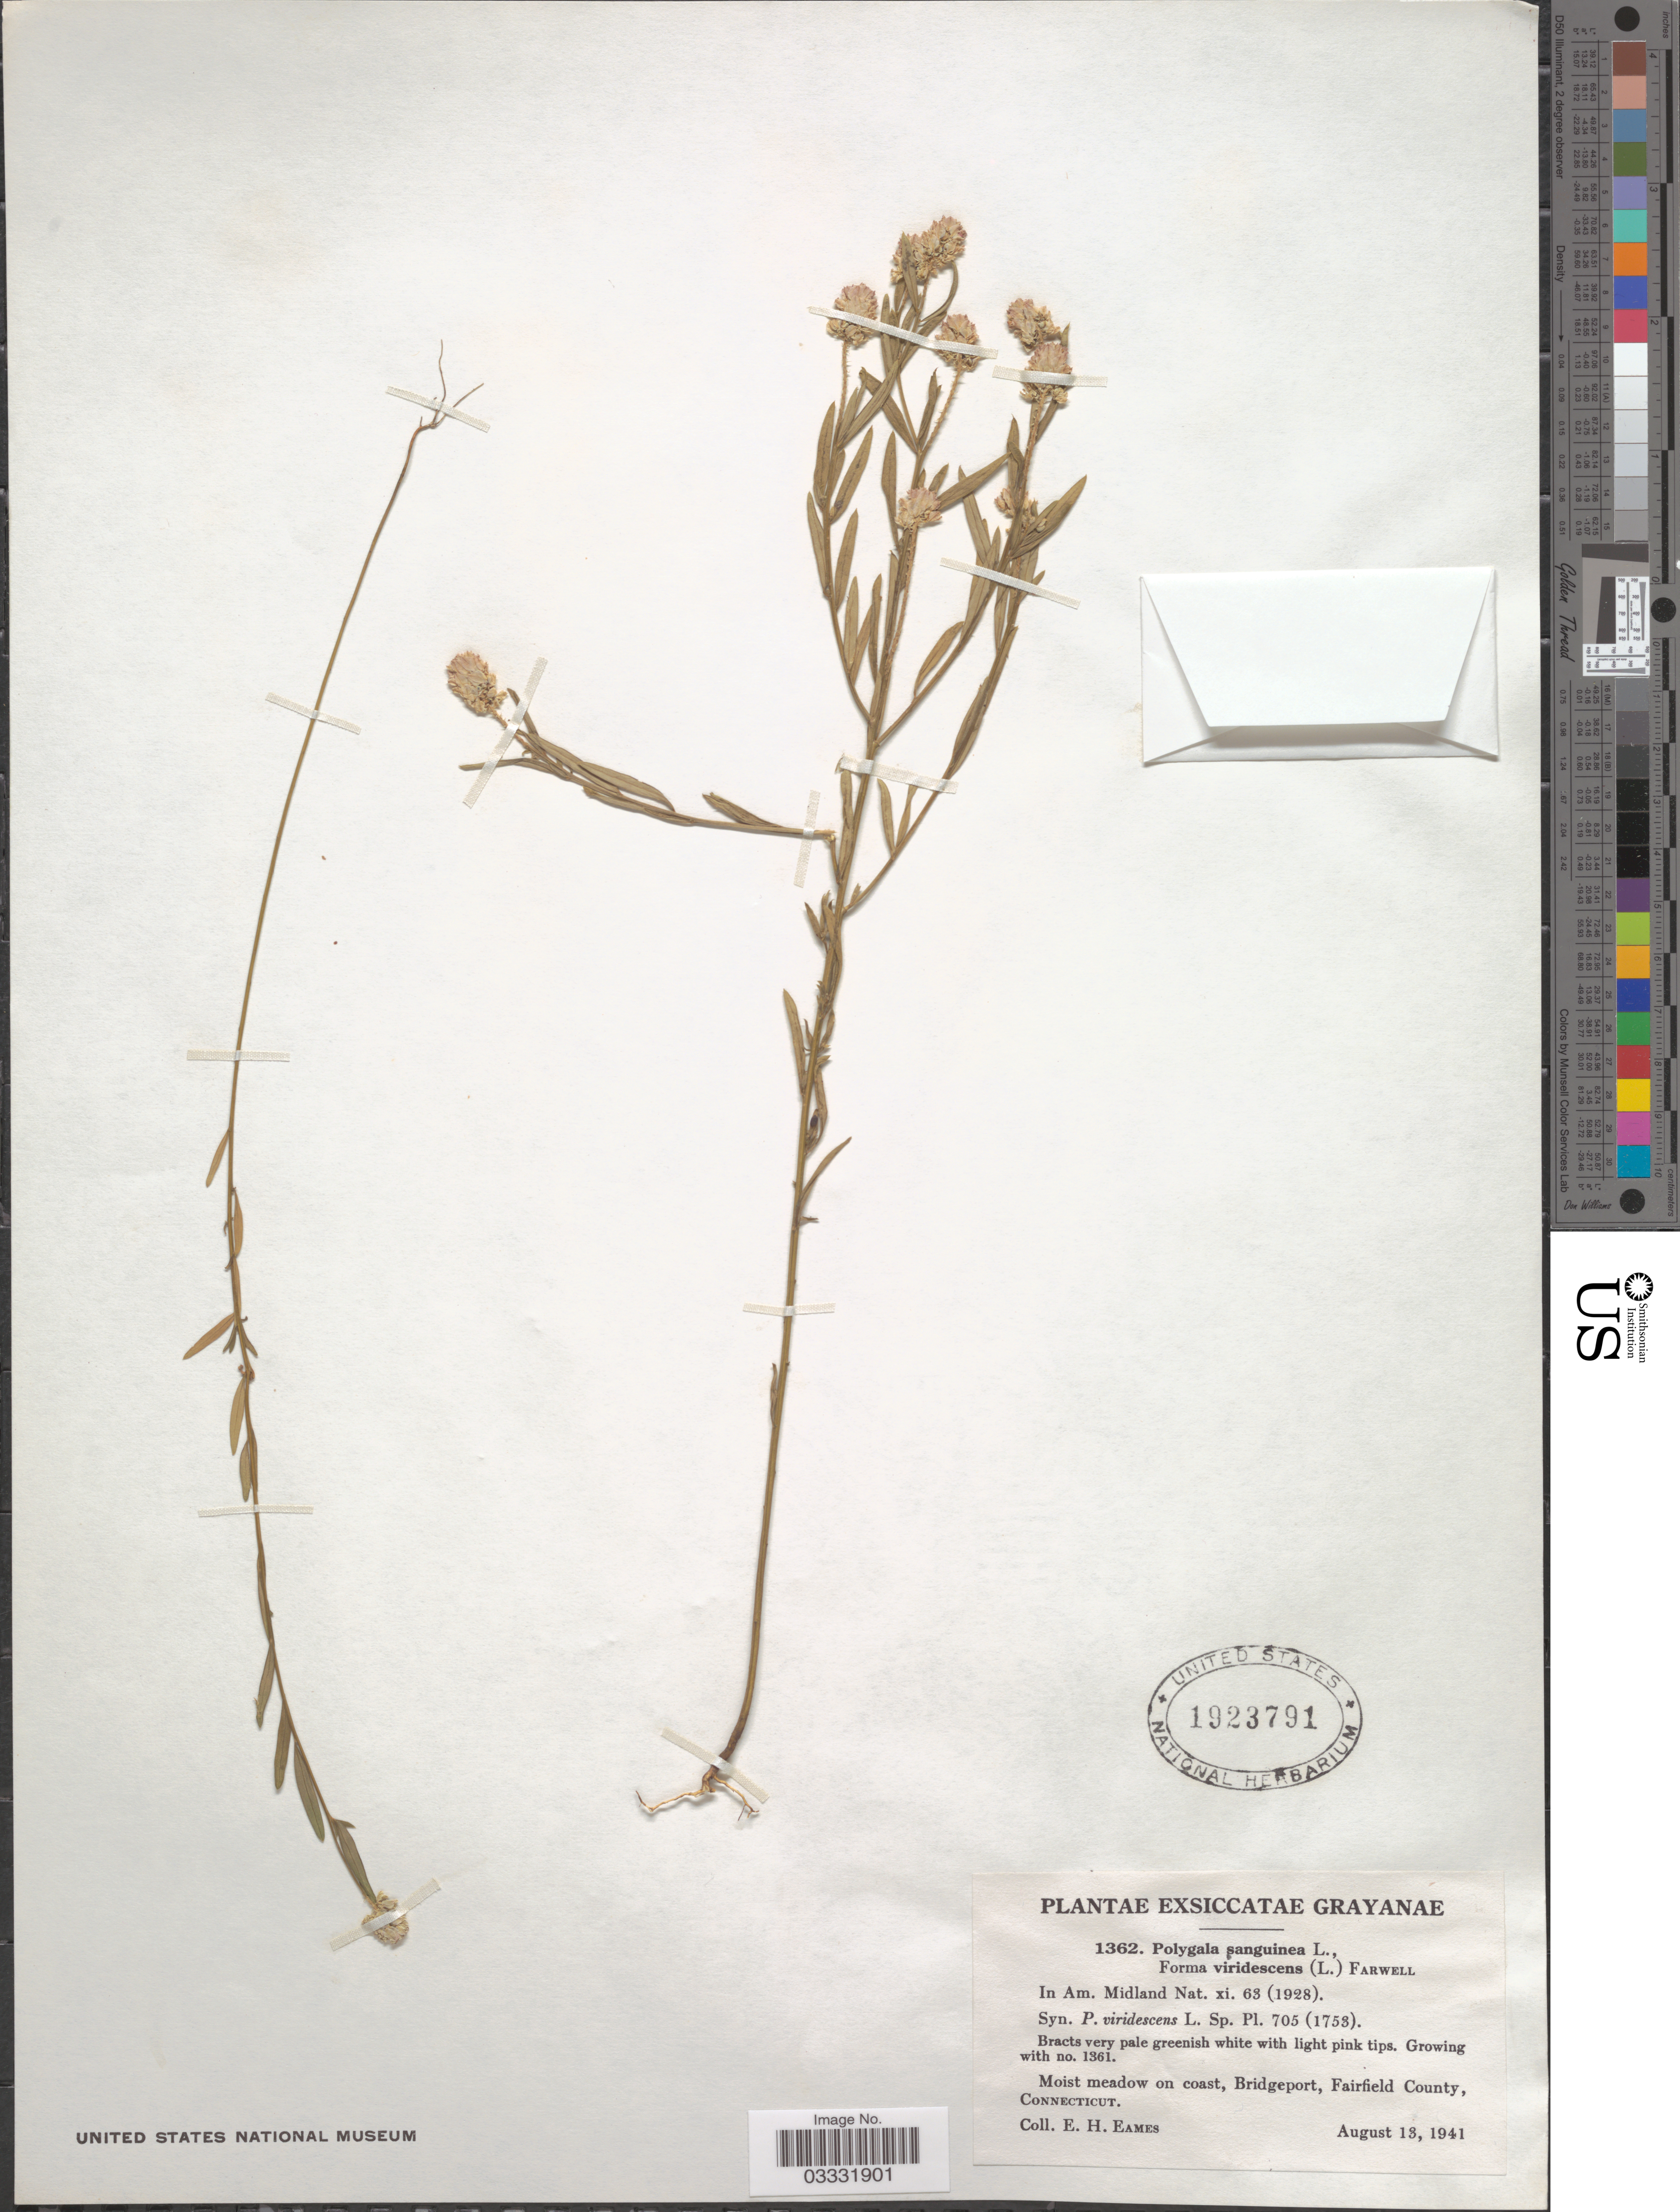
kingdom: Plantae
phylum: Tracheophyta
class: Magnoliopsida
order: Fabales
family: Polygalaceae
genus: Polygala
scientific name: Polygala sanguinea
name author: L.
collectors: E. H. Eames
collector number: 1362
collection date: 1941-08-13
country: United States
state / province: Connecticut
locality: Moist meadow on coat, Bridgeport, Fairfield County.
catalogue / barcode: US 1923791